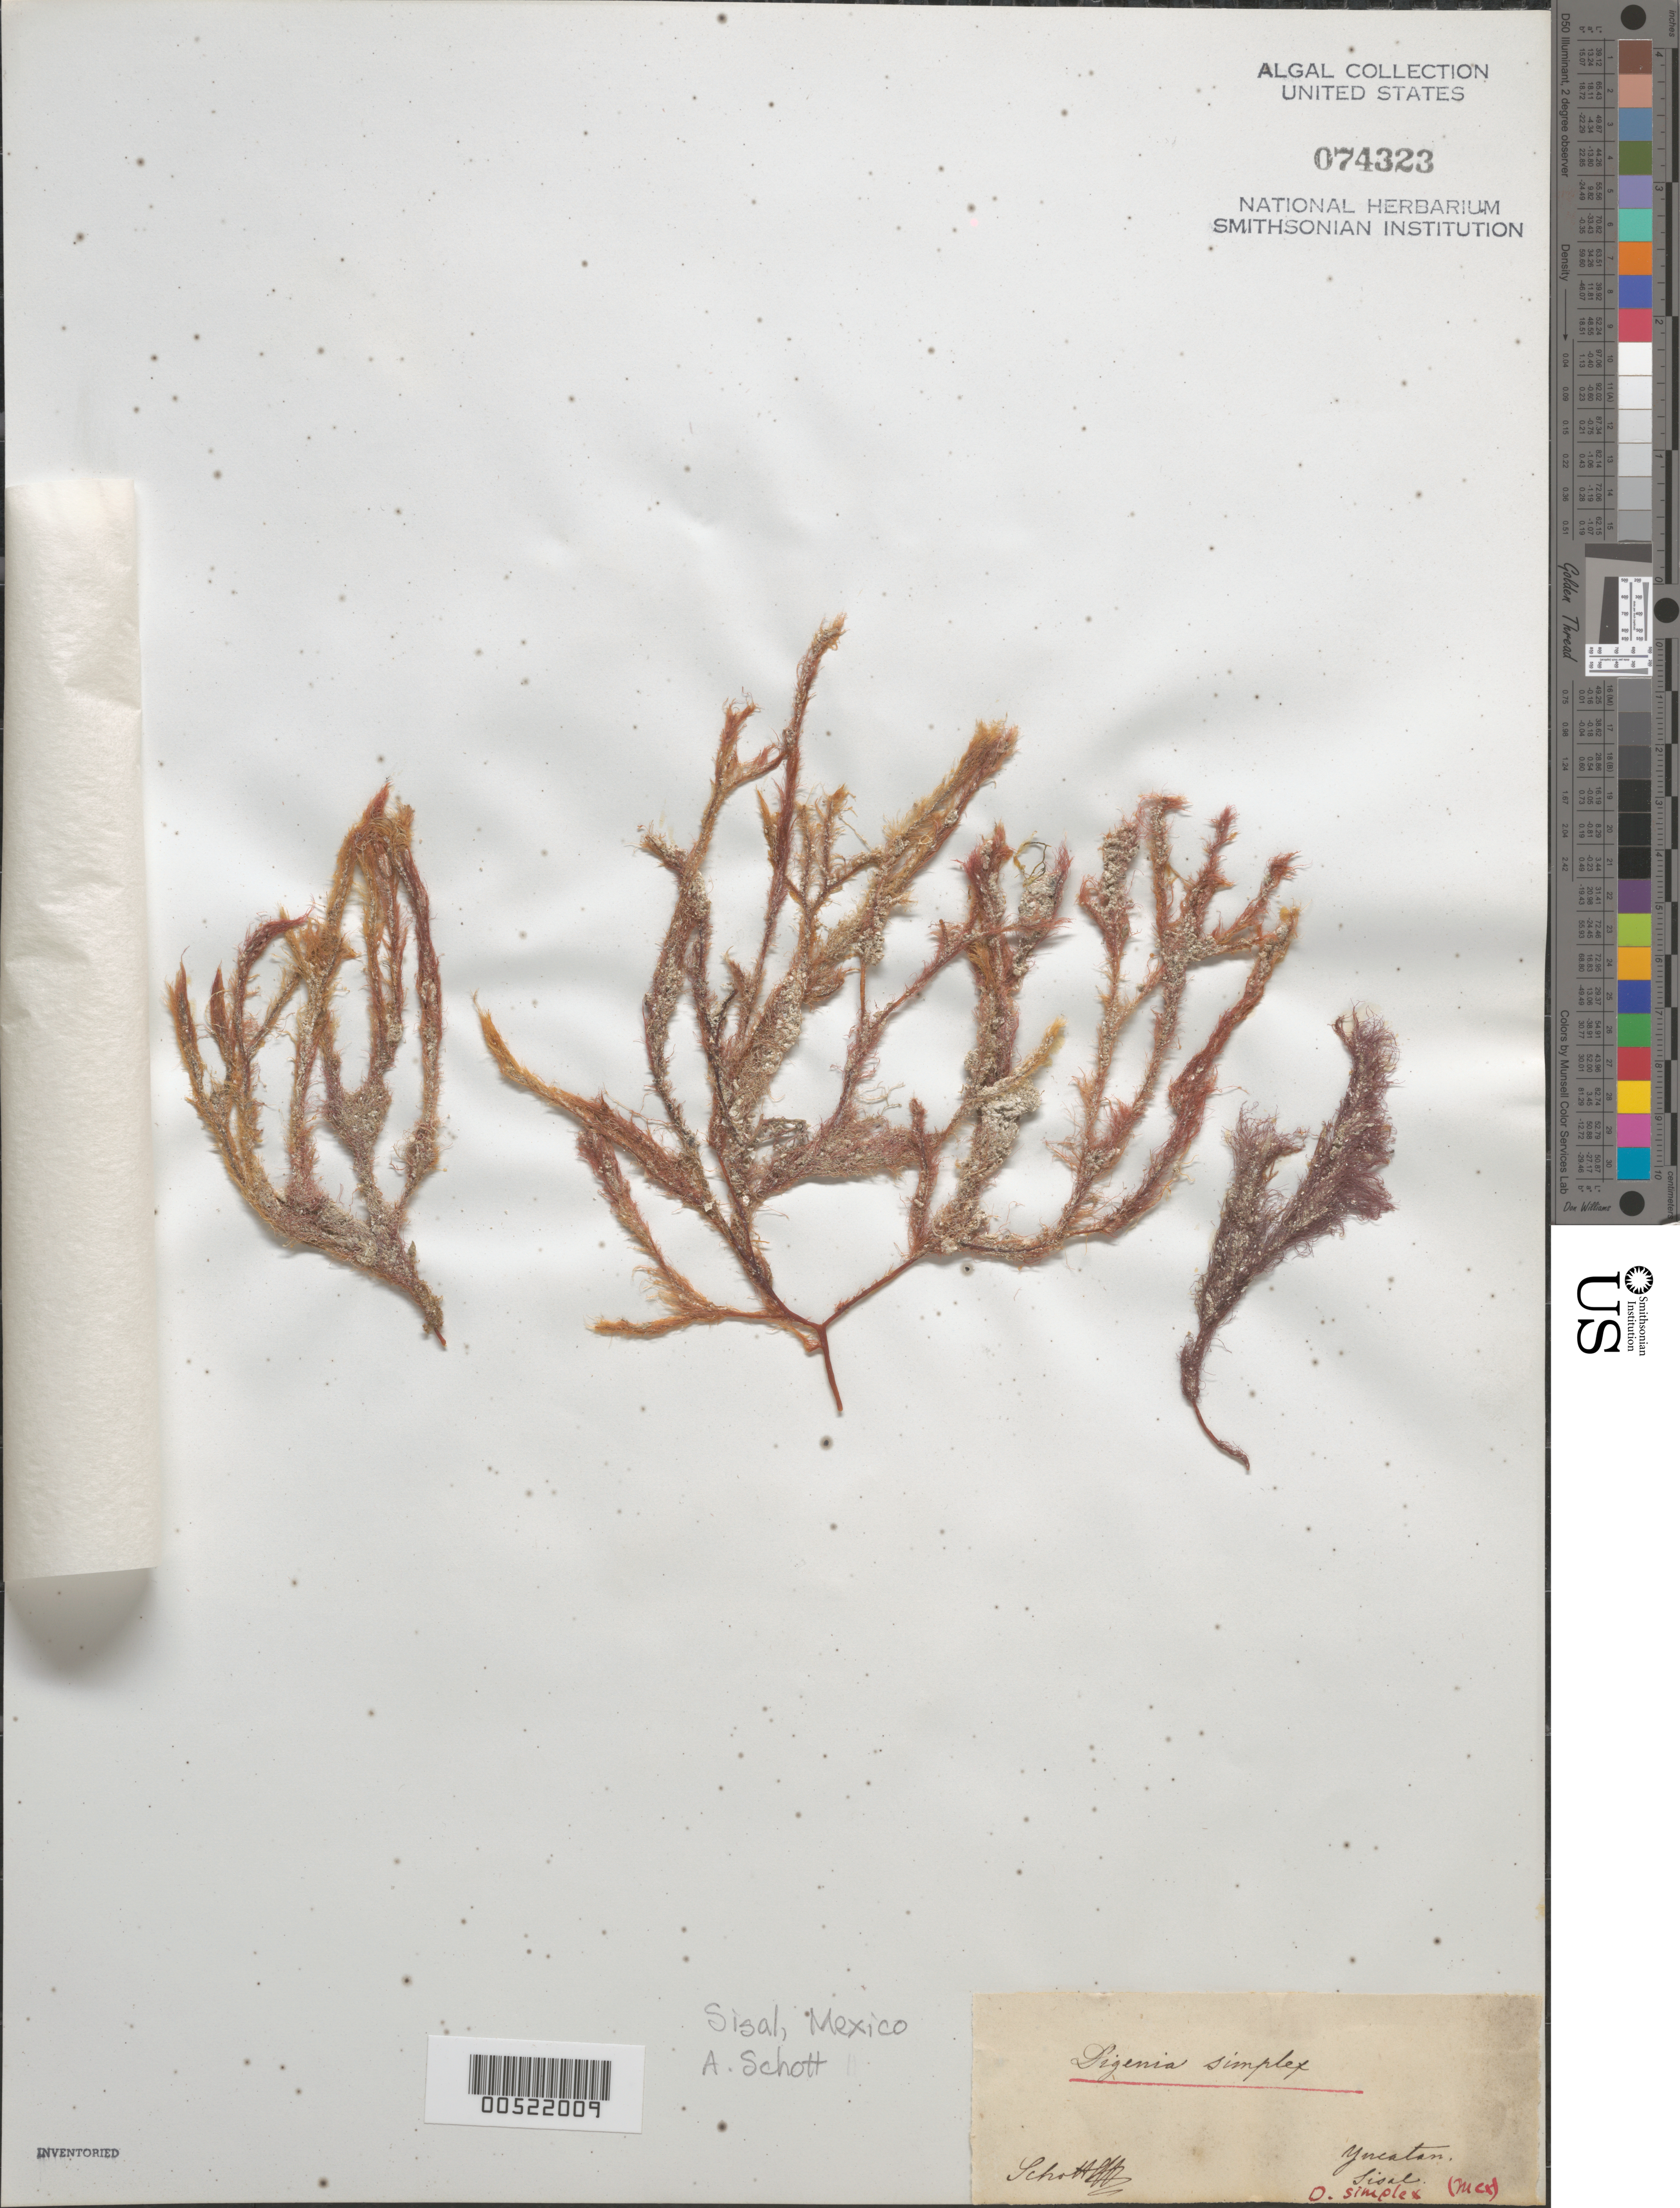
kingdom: Plantae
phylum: Rhodophyta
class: Florideophyceae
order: Ceramiales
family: Rhodomelaceae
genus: Digenea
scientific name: Digenea simplex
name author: (Wulfen) C. Agardh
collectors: A. C. V. Schott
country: Mexico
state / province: Yucatan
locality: Sisal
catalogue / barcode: US 74323